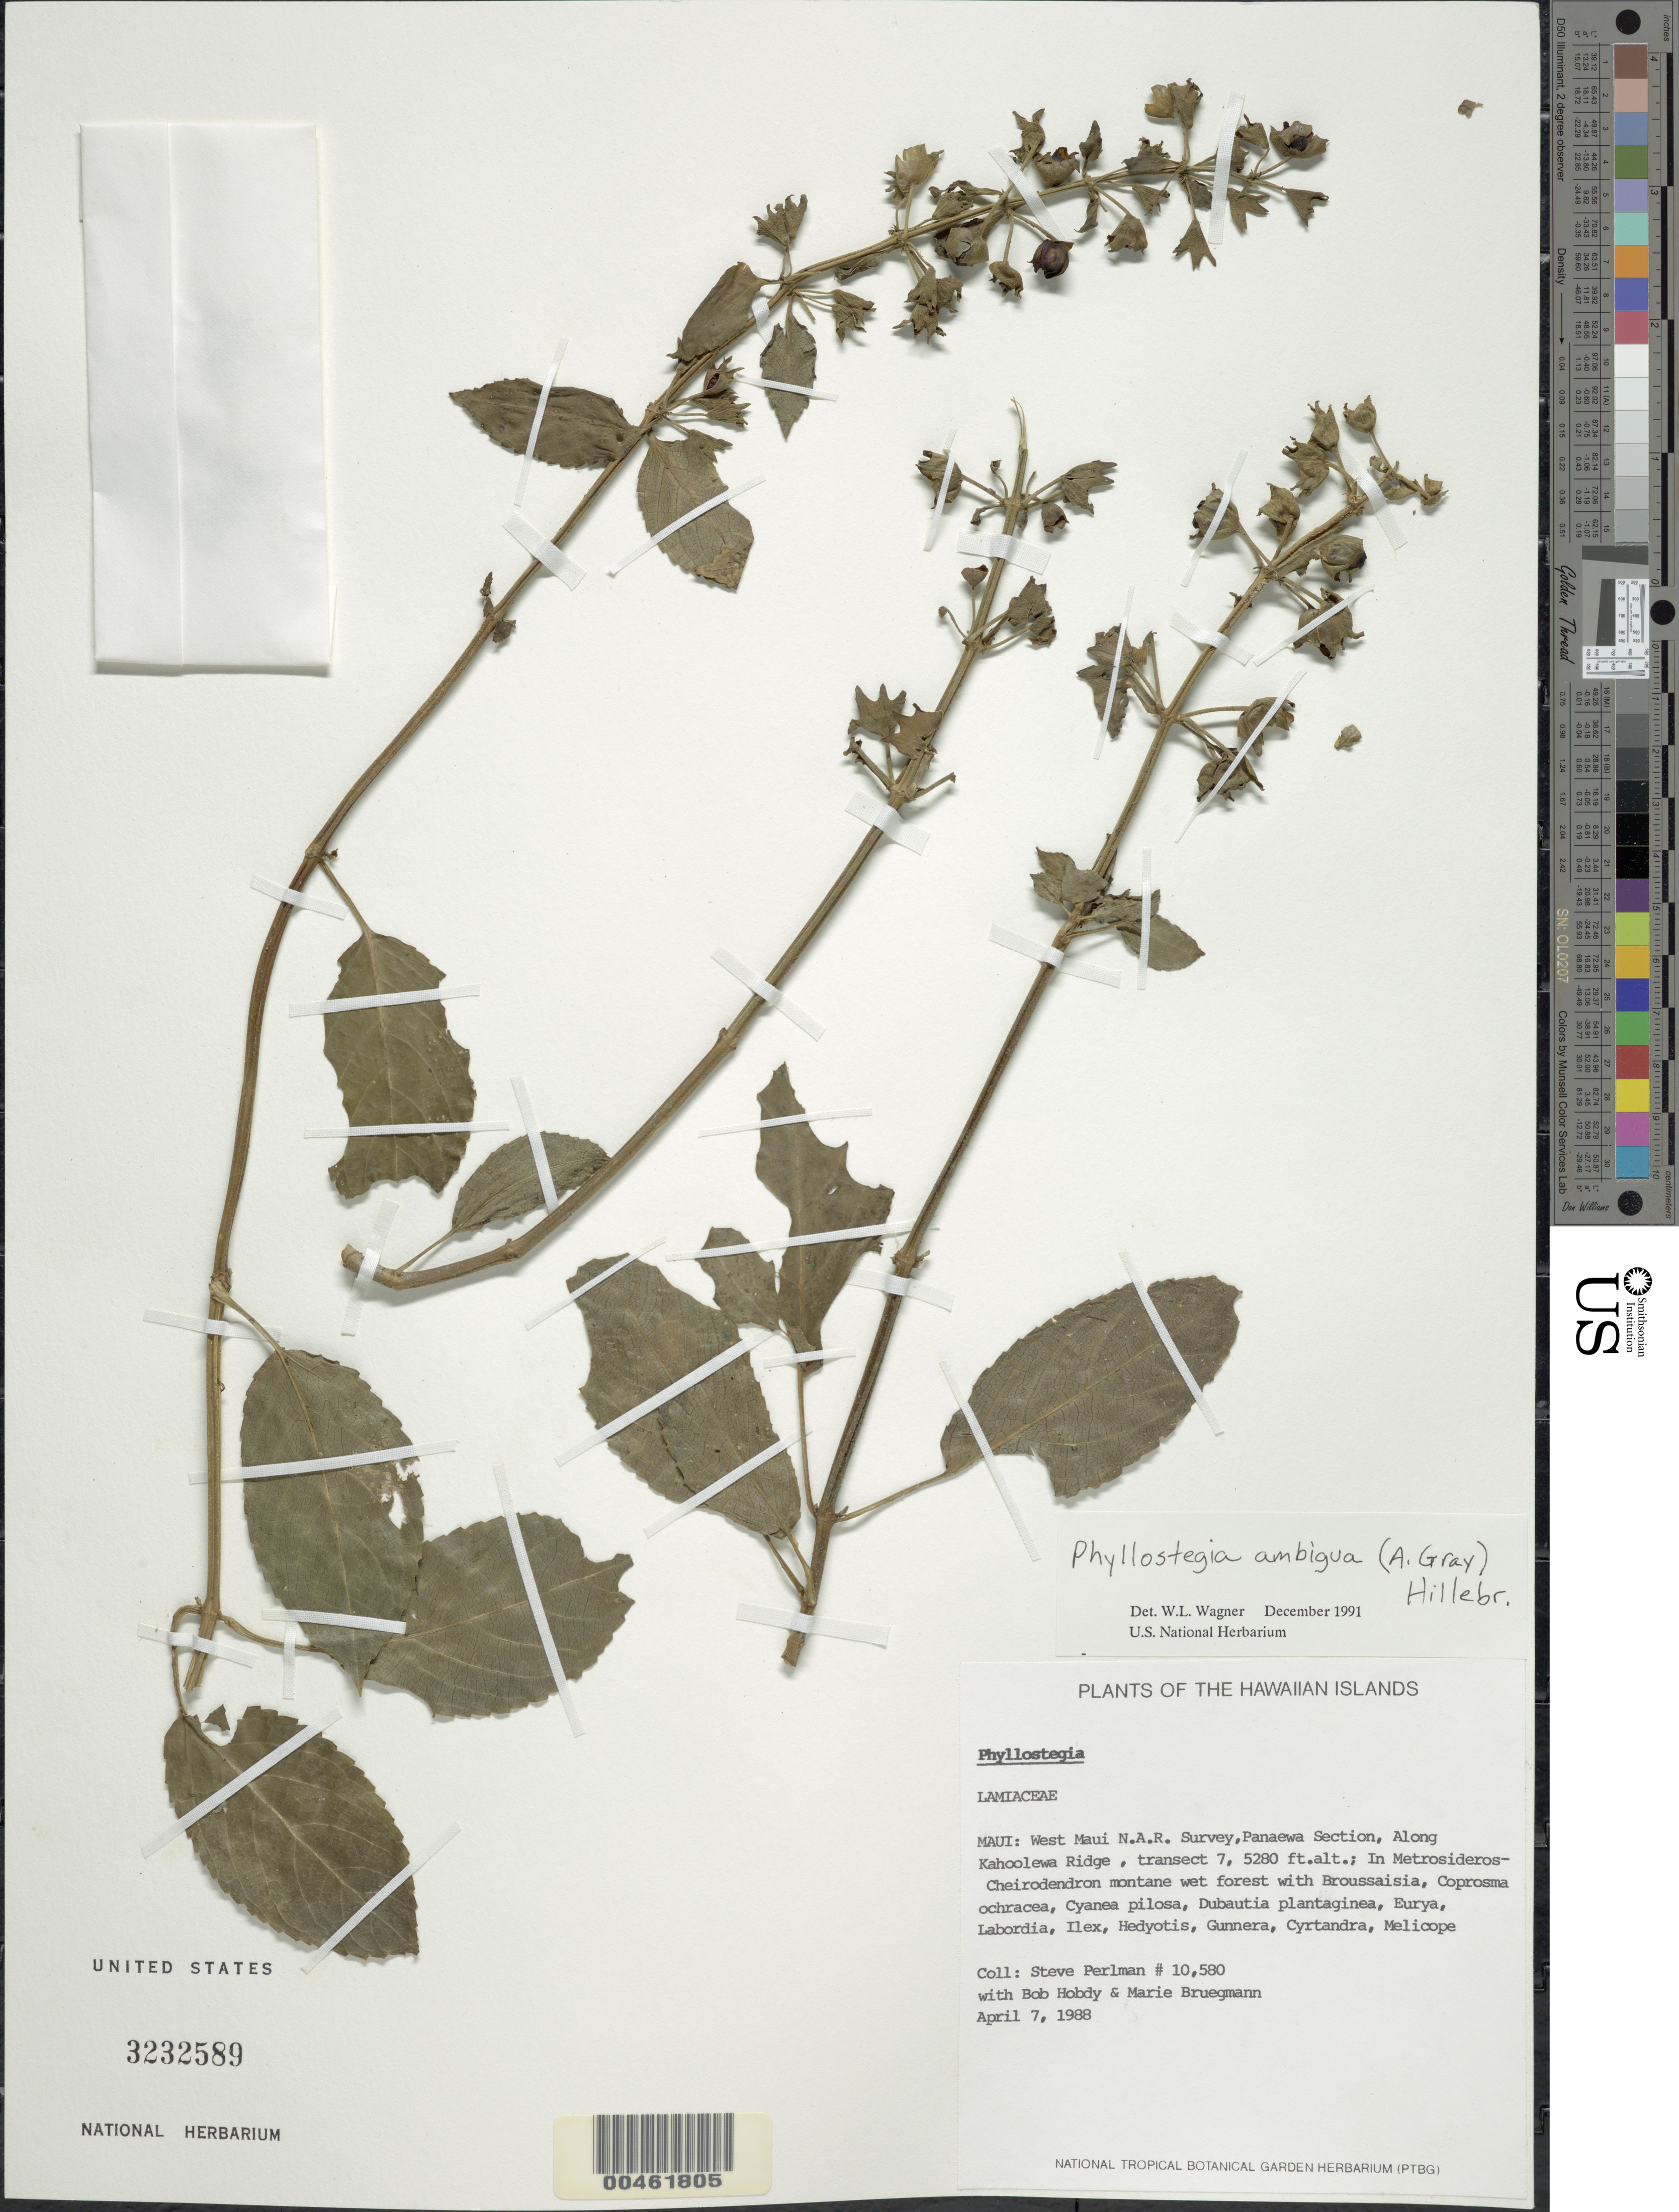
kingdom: Plantae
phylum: Tracheophyta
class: Magnoliopsida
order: Lamiales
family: Lamiaceae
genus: Phyllostegia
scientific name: Phyllostegia ambigua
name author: (A. Gray) Hillebr.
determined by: Wagner, W. L., (BOT), Smithsonian Institution - National Museum of Natural History (UNITED STATES)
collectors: S. P. Perlman, B. Hobdy & M. Bruegmann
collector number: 10580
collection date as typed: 7 Apr 1988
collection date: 1988-04-07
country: United States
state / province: Hawaii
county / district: Maui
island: Maui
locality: W Maui, N.A.R. Survey, Panaewa Section, along Kahoolewa Ridge, transect 7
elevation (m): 1609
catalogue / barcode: US 3232589